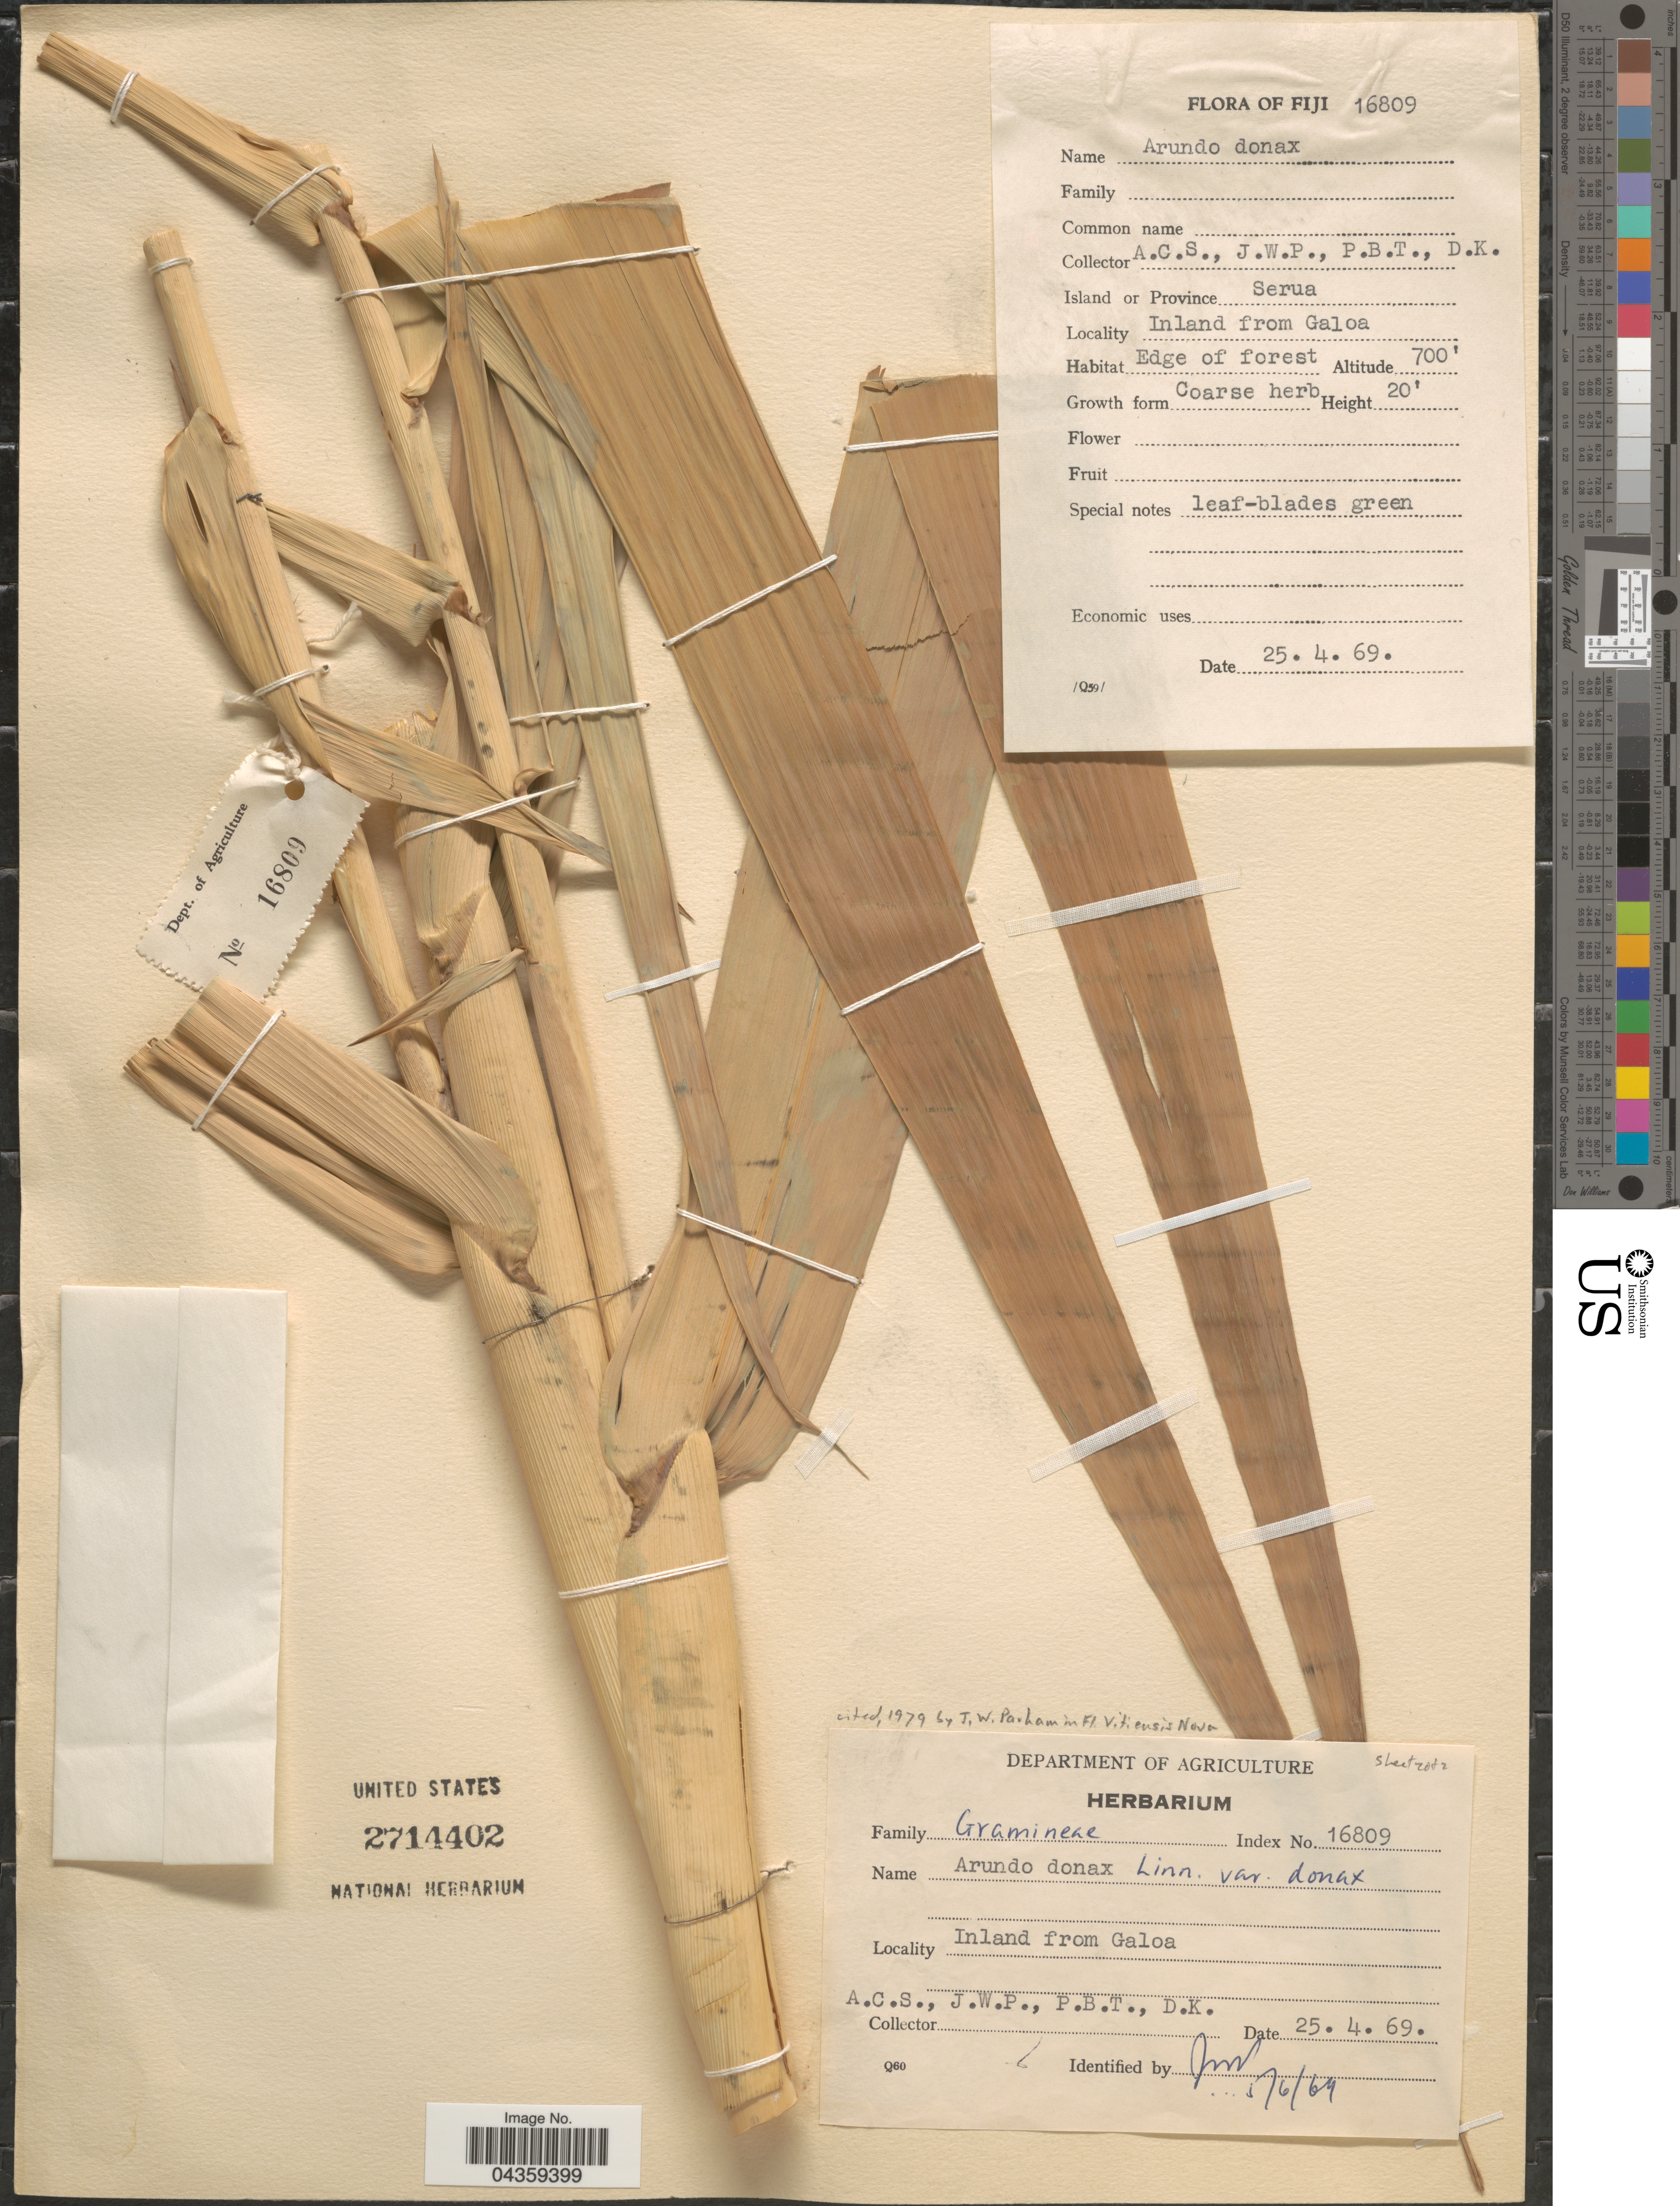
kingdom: Plantae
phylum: Tracheophyta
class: Liliopsida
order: Poales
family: Poaceae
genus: Arundo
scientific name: Arundo donax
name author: L.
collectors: A. C. S., J. W. P., P. B. T. & D. K.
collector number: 16809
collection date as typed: Transcribed d/m/y: 25/4/69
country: Fiji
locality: Island or Province Serua. Inland from Galoa.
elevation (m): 213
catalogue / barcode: US 2714402